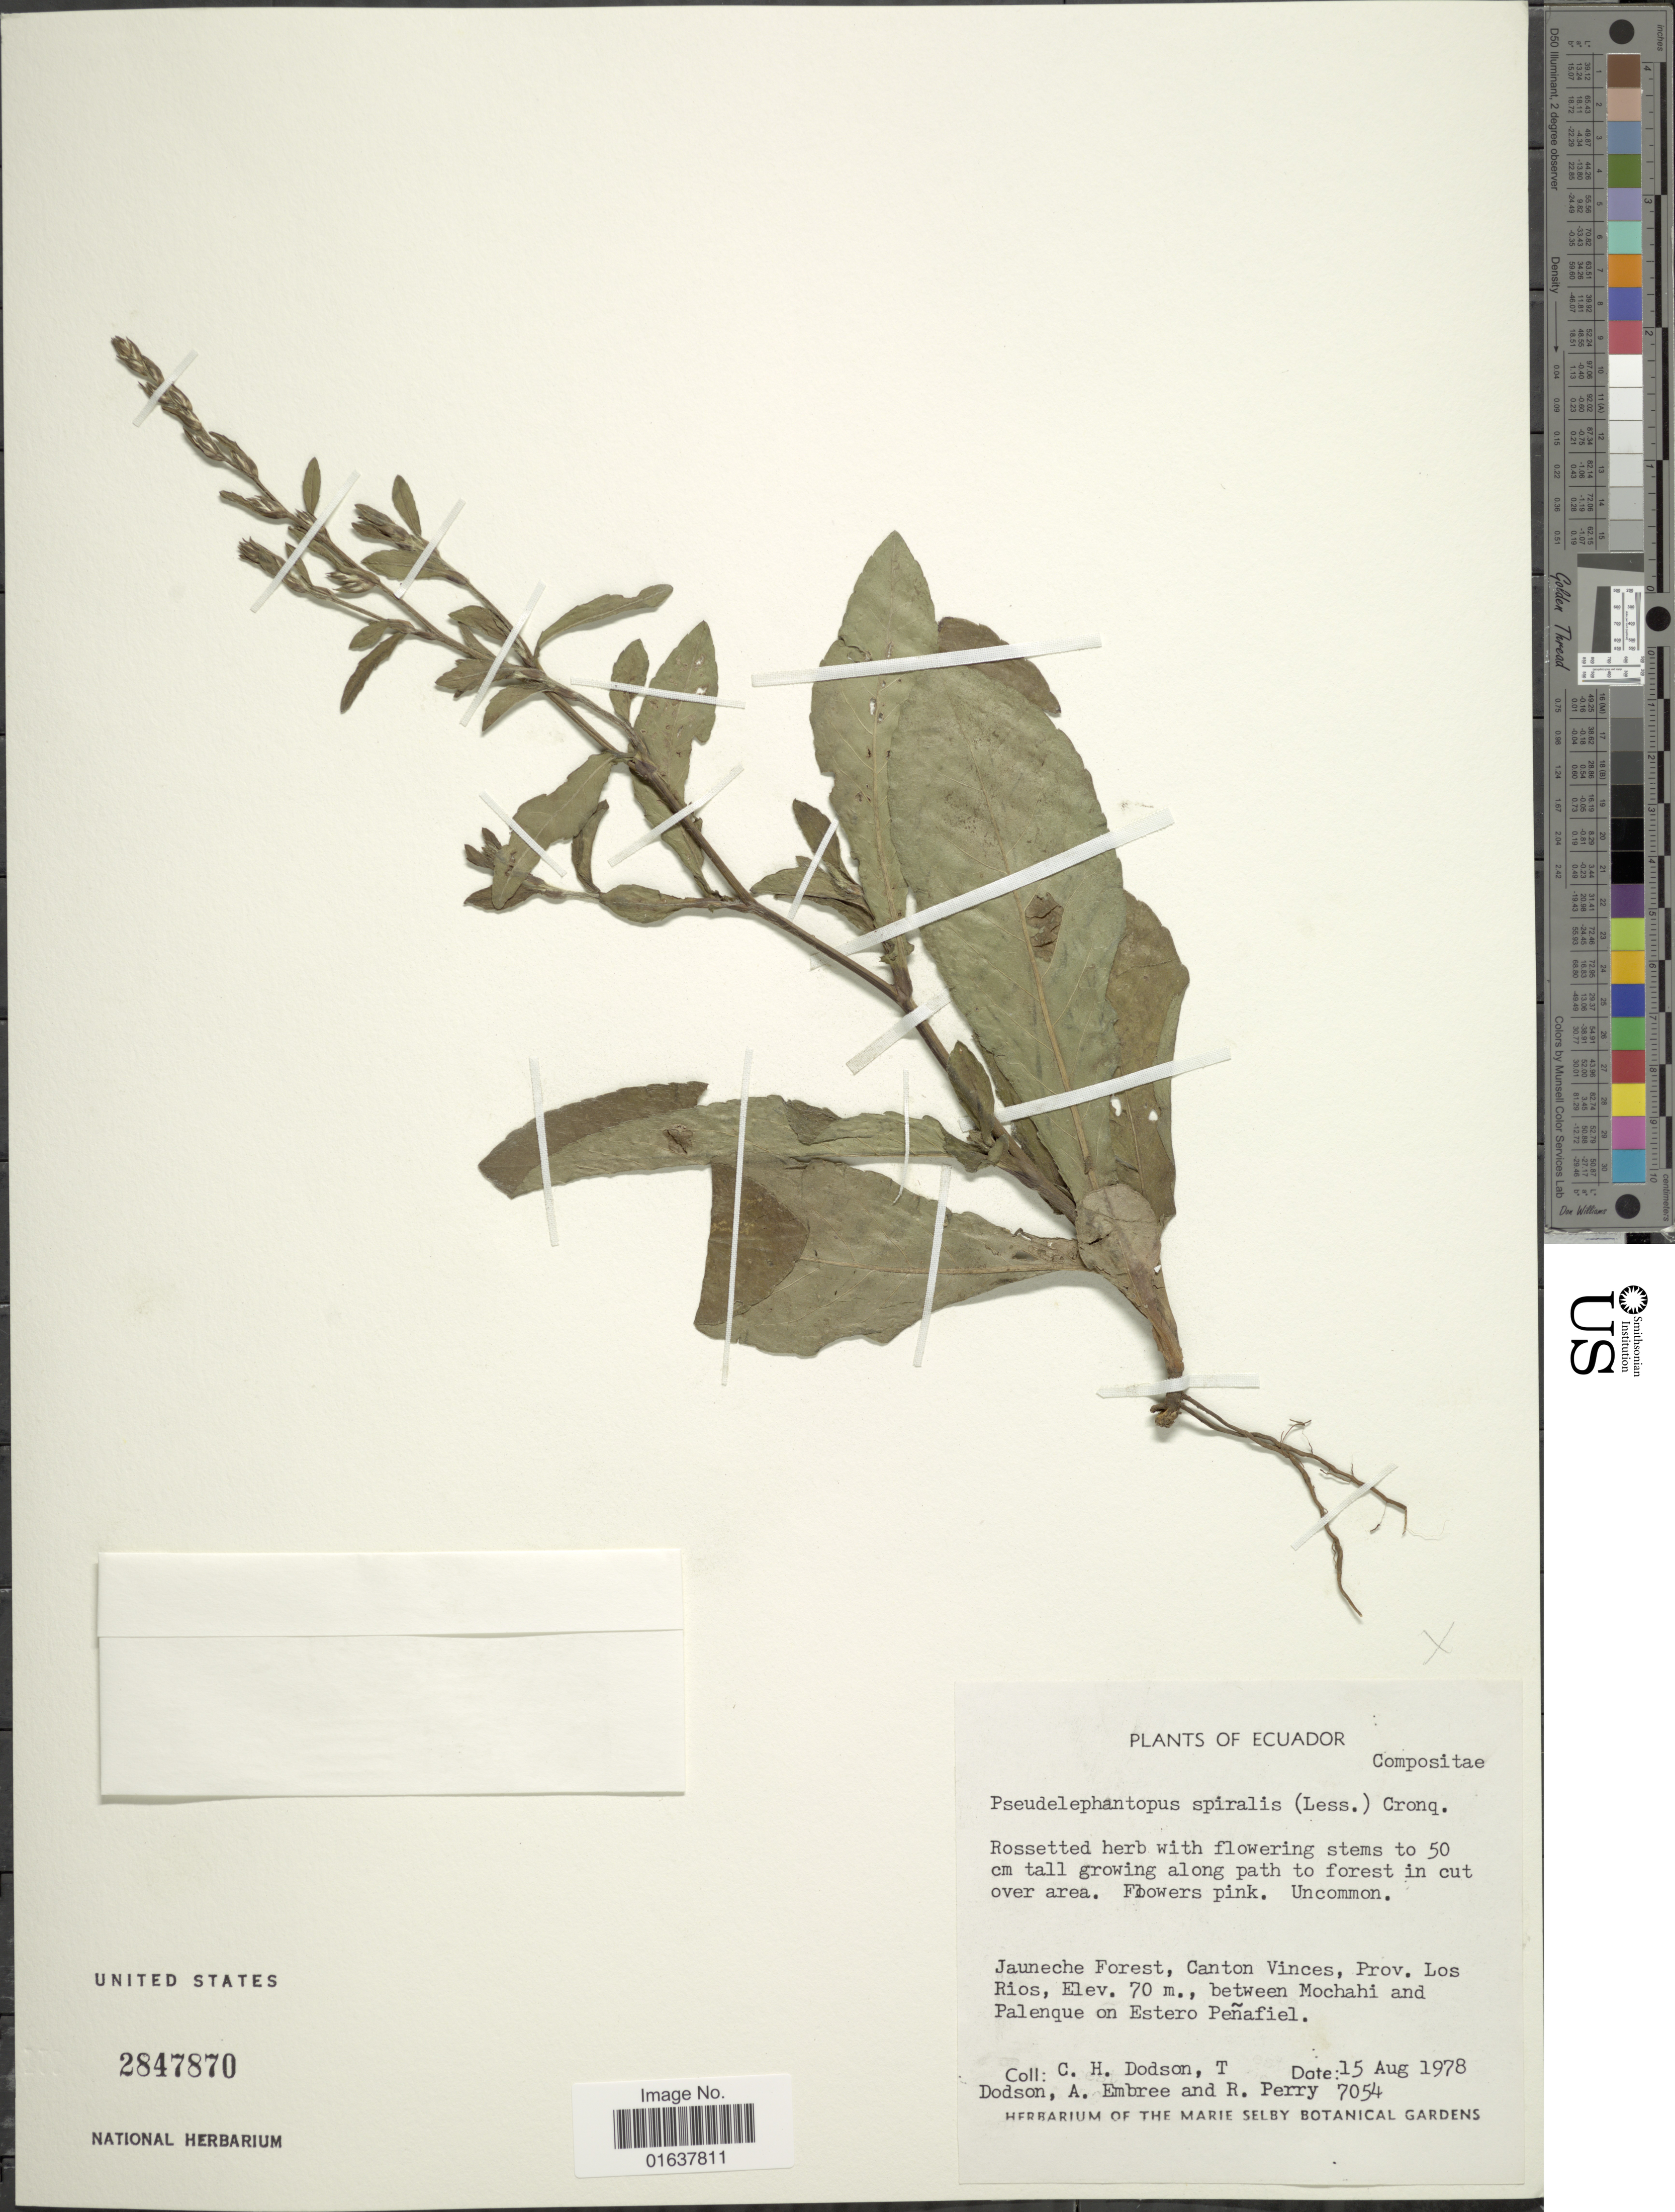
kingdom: Plantae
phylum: Tracheophyta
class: Magnoliopsida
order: Asterales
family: Asteraceae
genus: Pseudelephantopus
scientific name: Pseudelephantopus spiralis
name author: (Less.) Cronquist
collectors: C. H. Dodson, T. A. Dodson, A. Embree & R. Perry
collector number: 7054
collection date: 1978-08-15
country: Ecuador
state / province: Los Ríos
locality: Juaneche Forest, Canton Vinces, Provl. Los Rios, between Mochachi and Palenque on Estero Penafiel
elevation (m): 70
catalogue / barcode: US 2847870